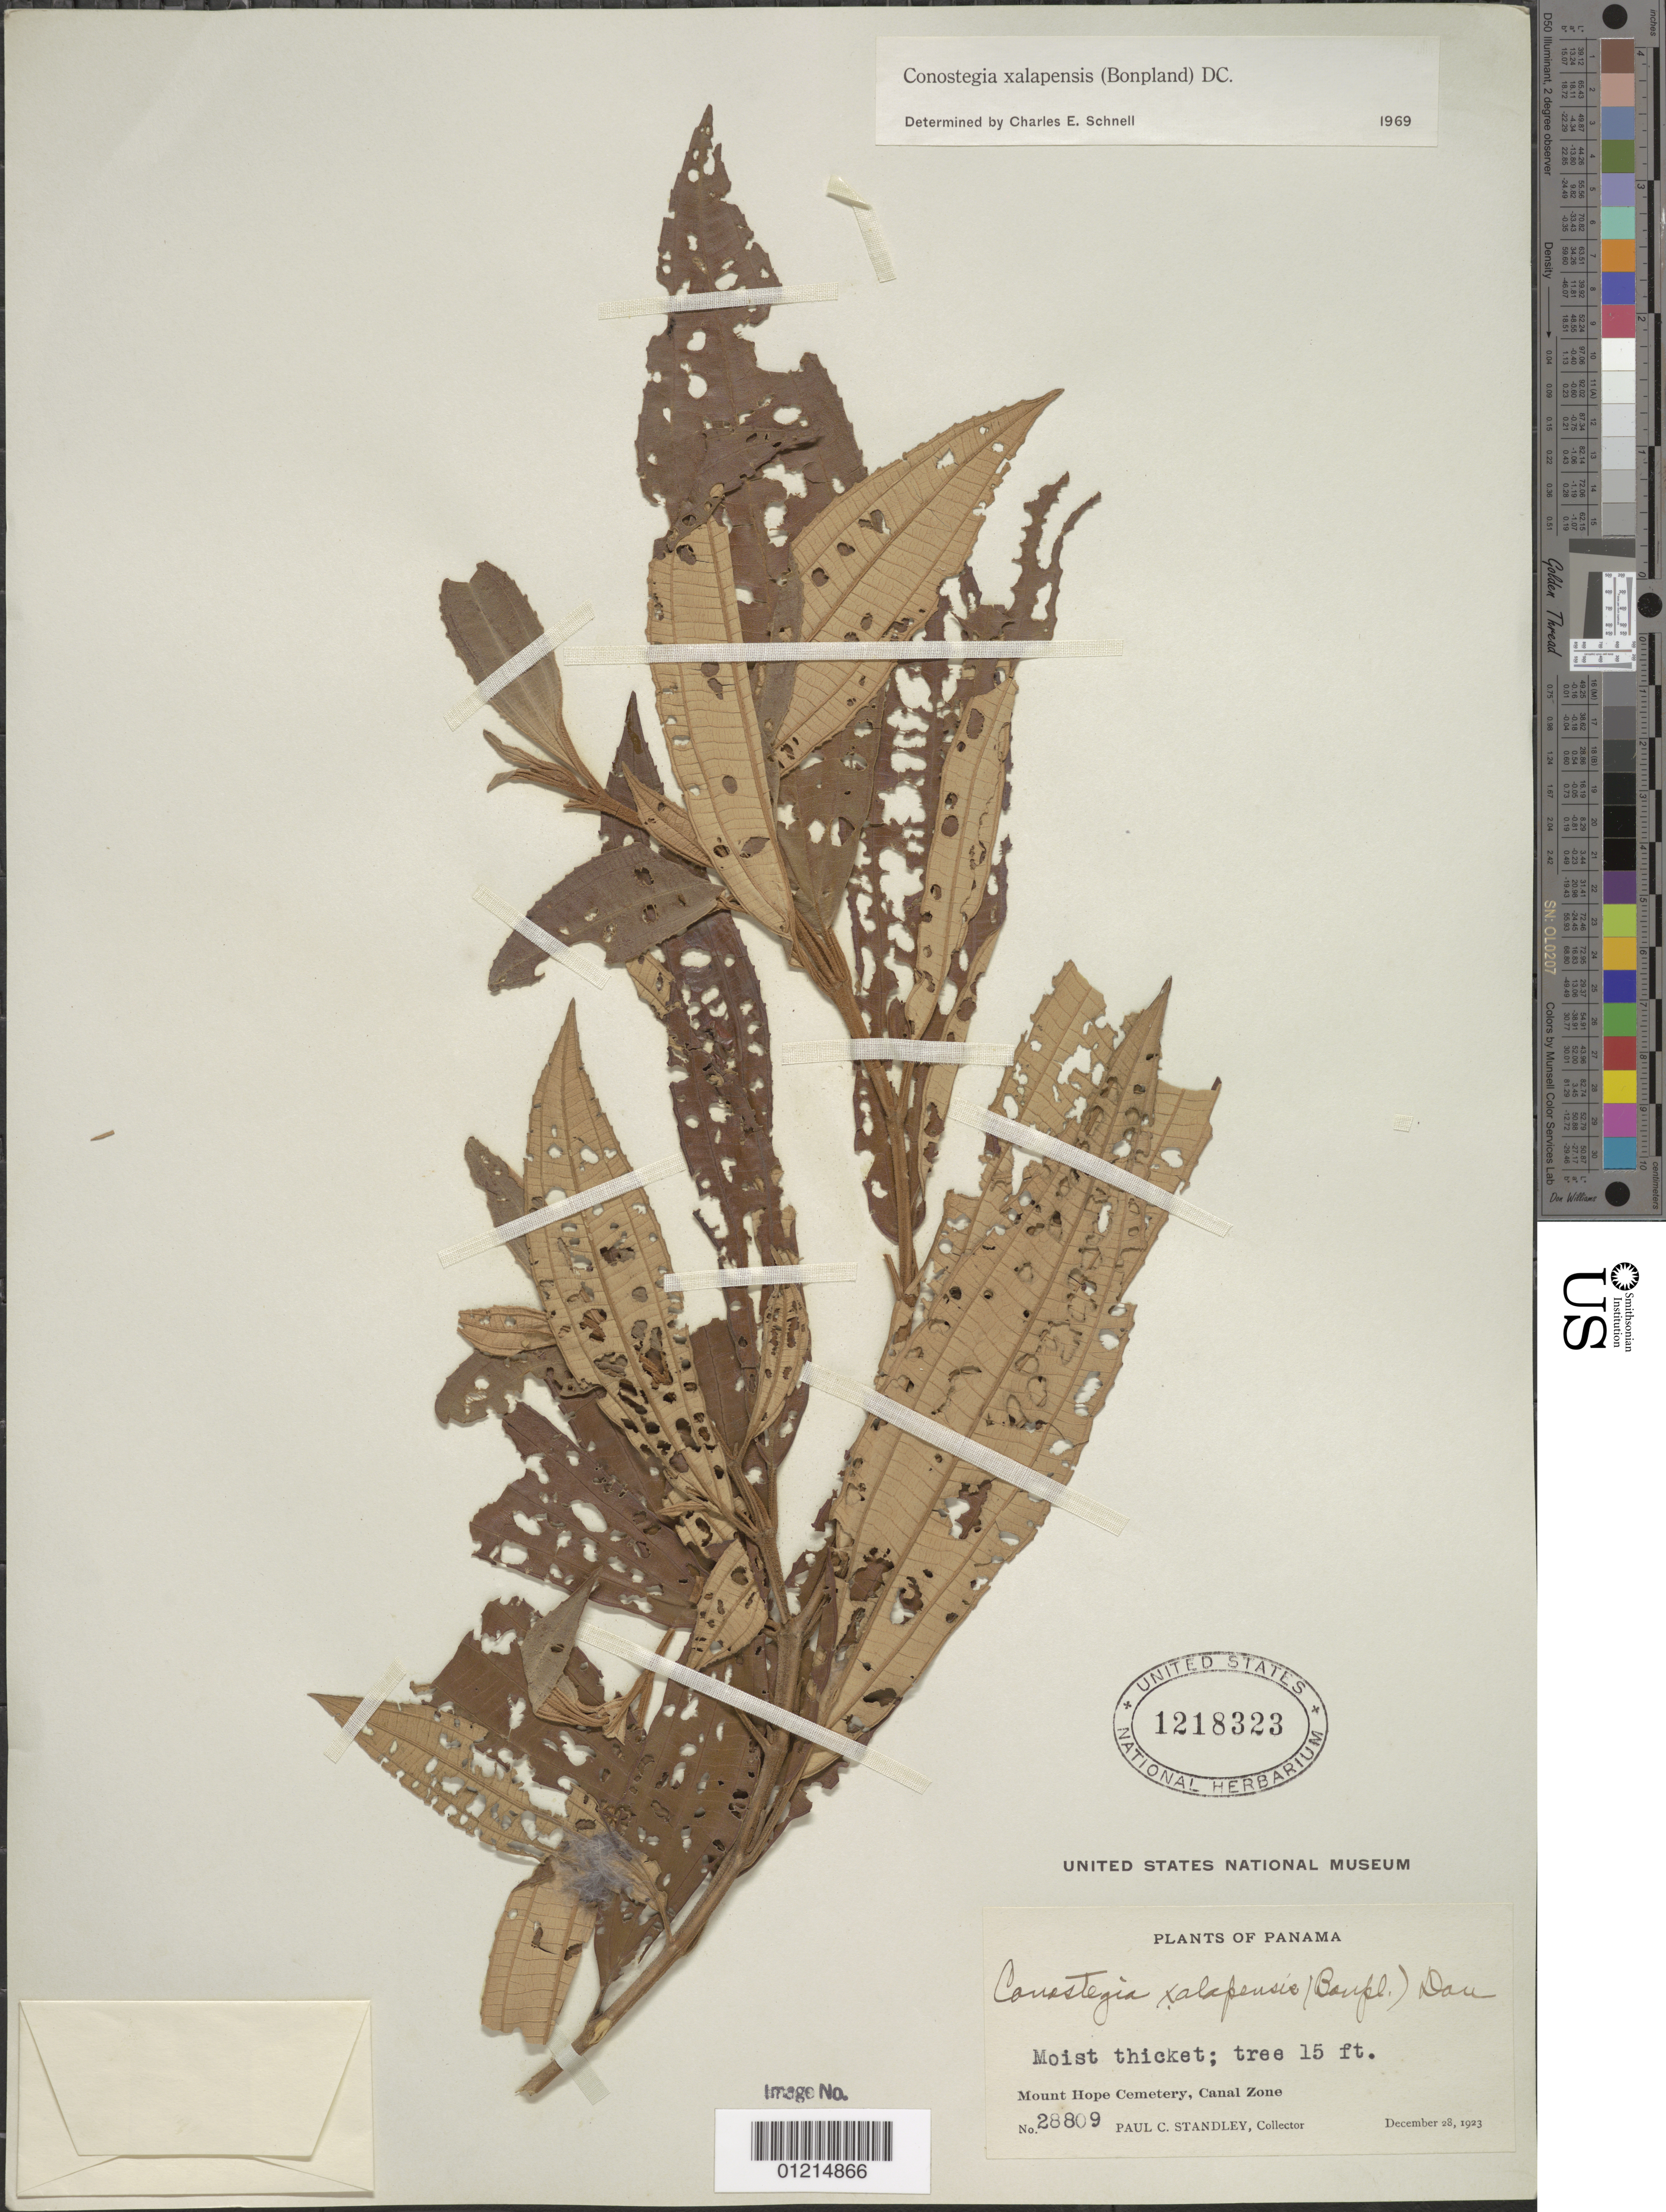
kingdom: Plantae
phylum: Tracheophyta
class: Magnoliopsida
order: Myrtales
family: Melastomataceae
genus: Conostegia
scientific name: Conostegia quadrangularis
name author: Schltdl. ex Steud.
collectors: P. C. Standley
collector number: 28809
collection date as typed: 28 Dec 1923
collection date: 1923-12-28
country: Panama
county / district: Canal Zone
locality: Mount Hope Cemetery.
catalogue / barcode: US 1218323